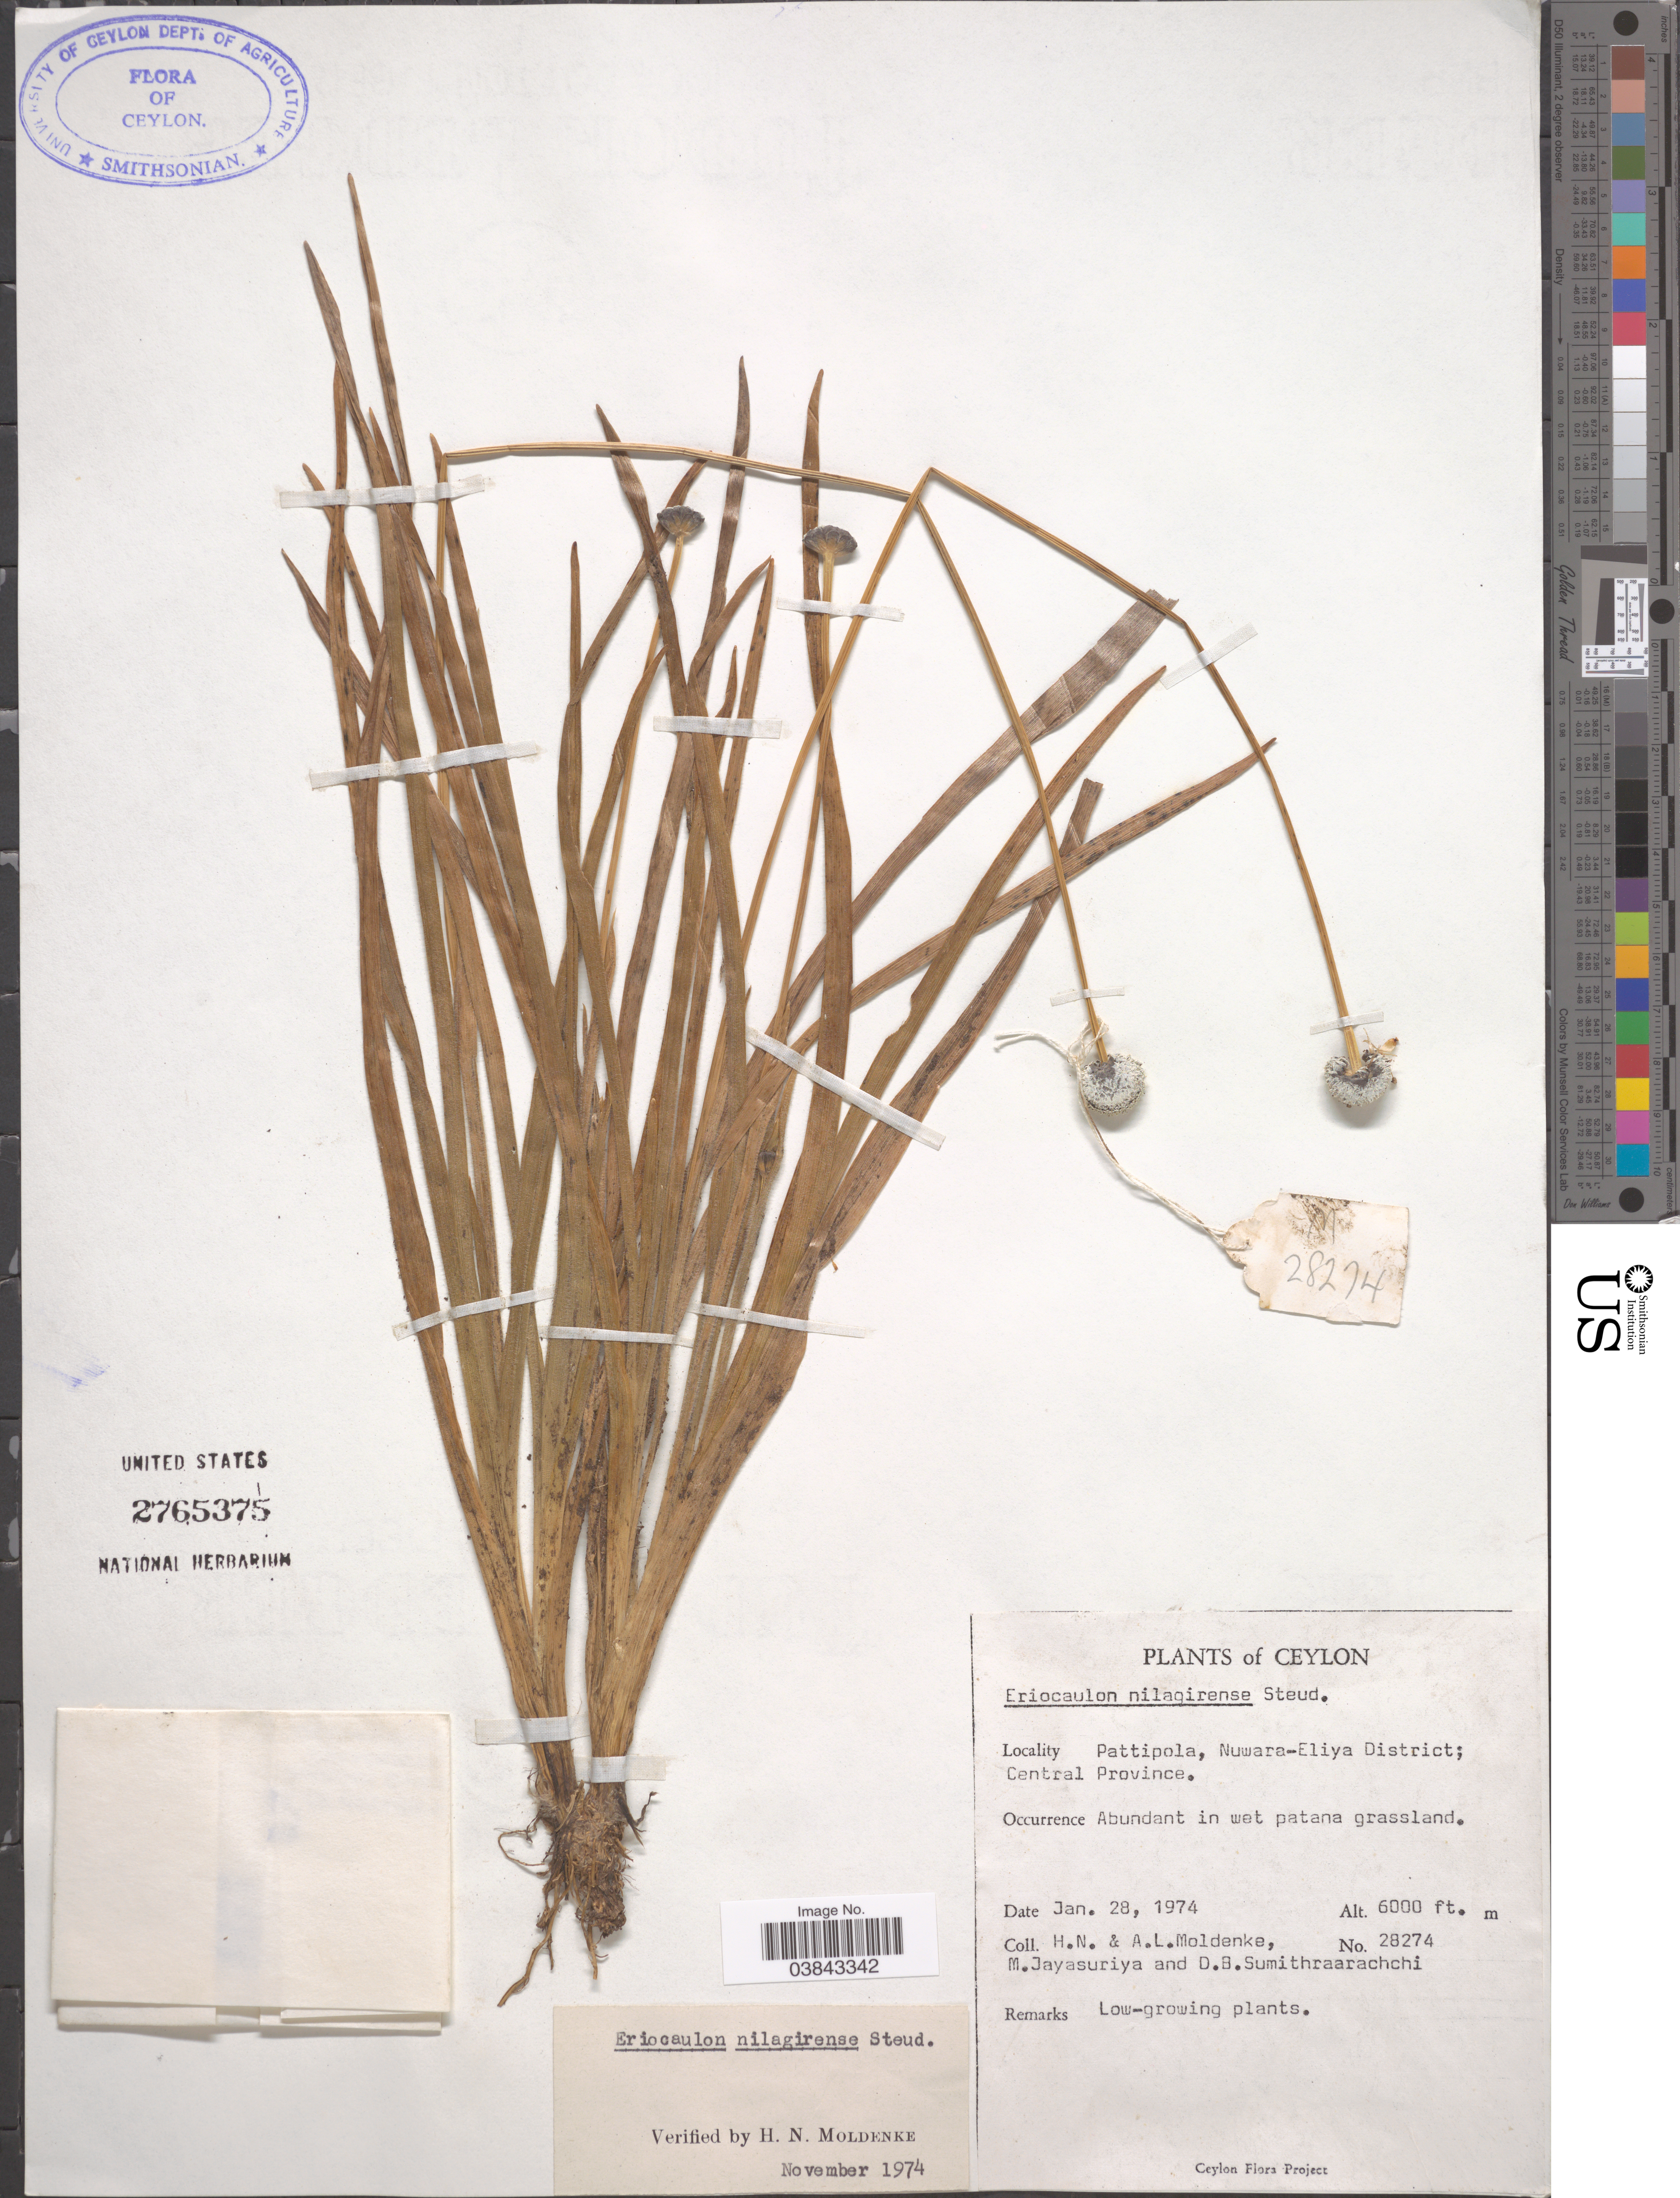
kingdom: Plantae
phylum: Tracheophyta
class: Liliopsida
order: Poales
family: Eriocaulaceae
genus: Eriocaulon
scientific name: Eriocaulon brownianum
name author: Mart.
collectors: H. N. Moldenke, A. L. Moldenke, M. Jayasuriya & D. B. Sumithraarachchi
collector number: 28274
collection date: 1974-01-28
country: Sri Lanka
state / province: Central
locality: Ceylon. Pattipola, Nuwara-Eliya District; Central Province.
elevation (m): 1829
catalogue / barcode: US 2765375